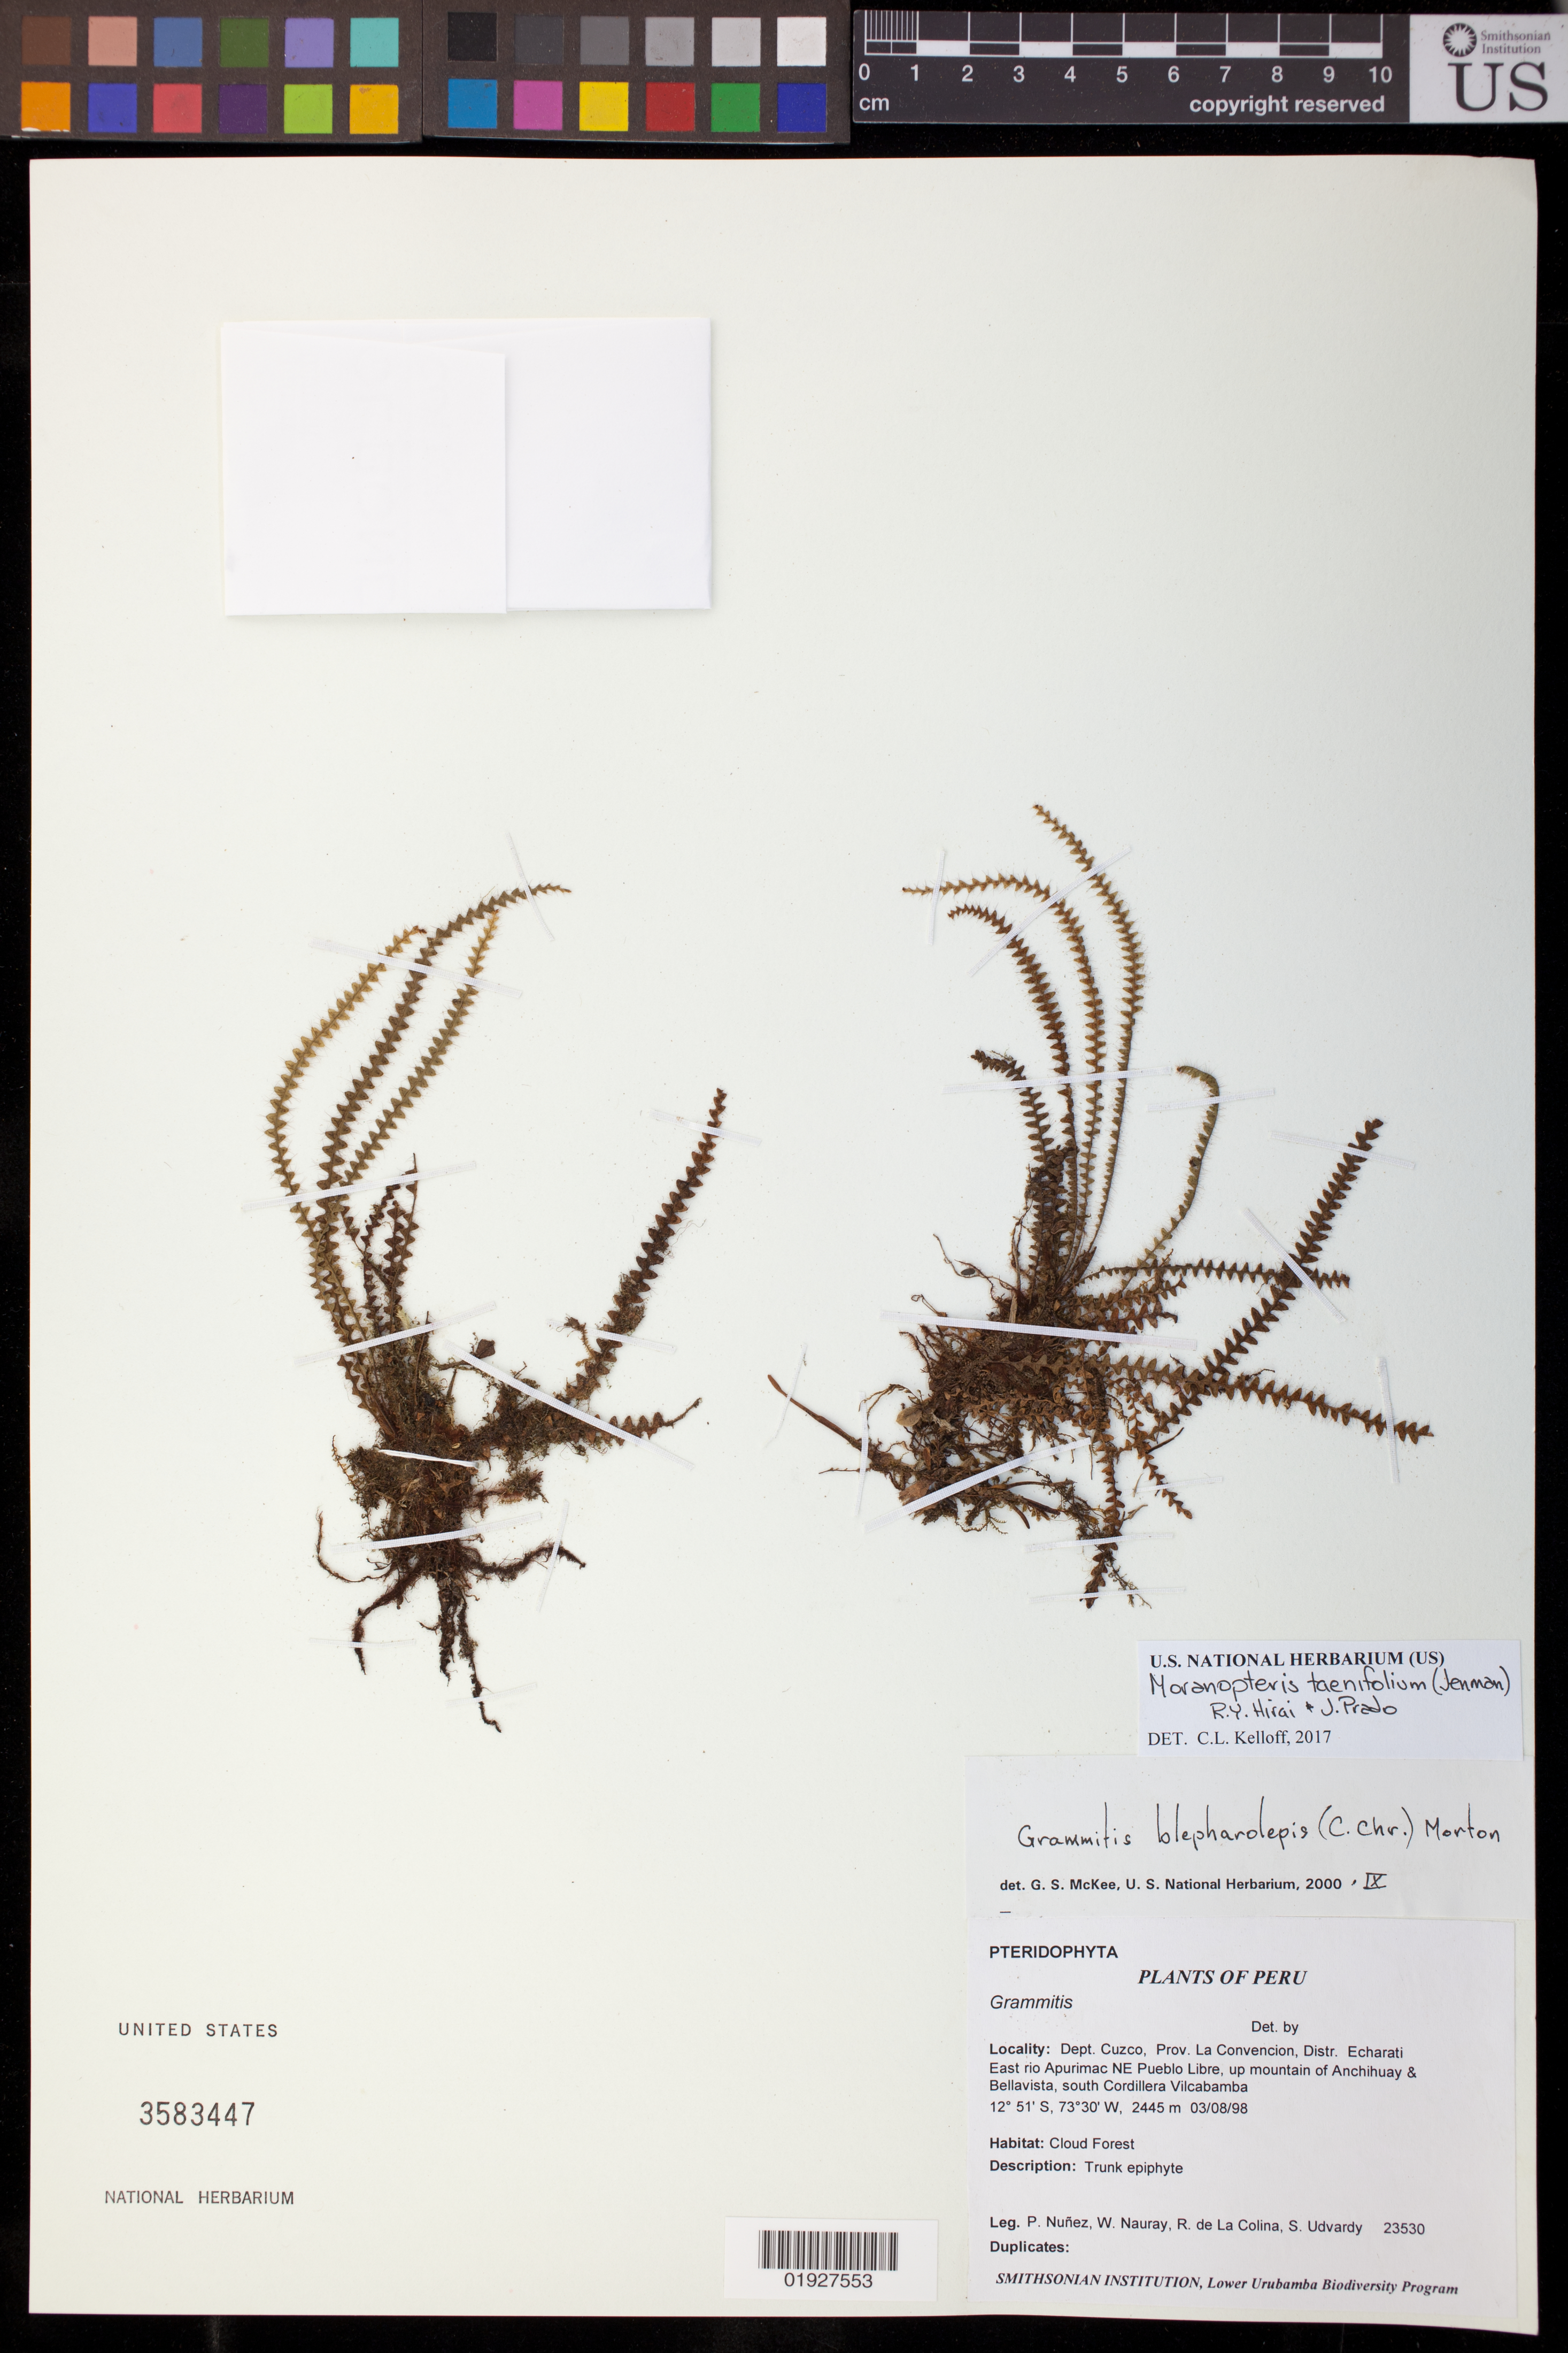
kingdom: Plantae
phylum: Tracheophyta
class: Polypodiopsida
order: Polypodiales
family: Polypodiaceae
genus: Moranopteris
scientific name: Moranopteris taenifolia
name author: (Jenman) R. Y. Hirai & J. Prado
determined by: Kelloff, Carol L.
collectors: P. Nuñez V., W. Nauray, R. de La Colina & S. Udvardy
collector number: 23530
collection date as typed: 03 Aug 1998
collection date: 1998-08-03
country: Peru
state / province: Cusco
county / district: La Convención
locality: Echarati, E of Río Apurímac, NE Pueblo Libre, Bellavista, S of Cordillera Vilcabamba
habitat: Cloud forest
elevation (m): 2445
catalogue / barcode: US 3583447